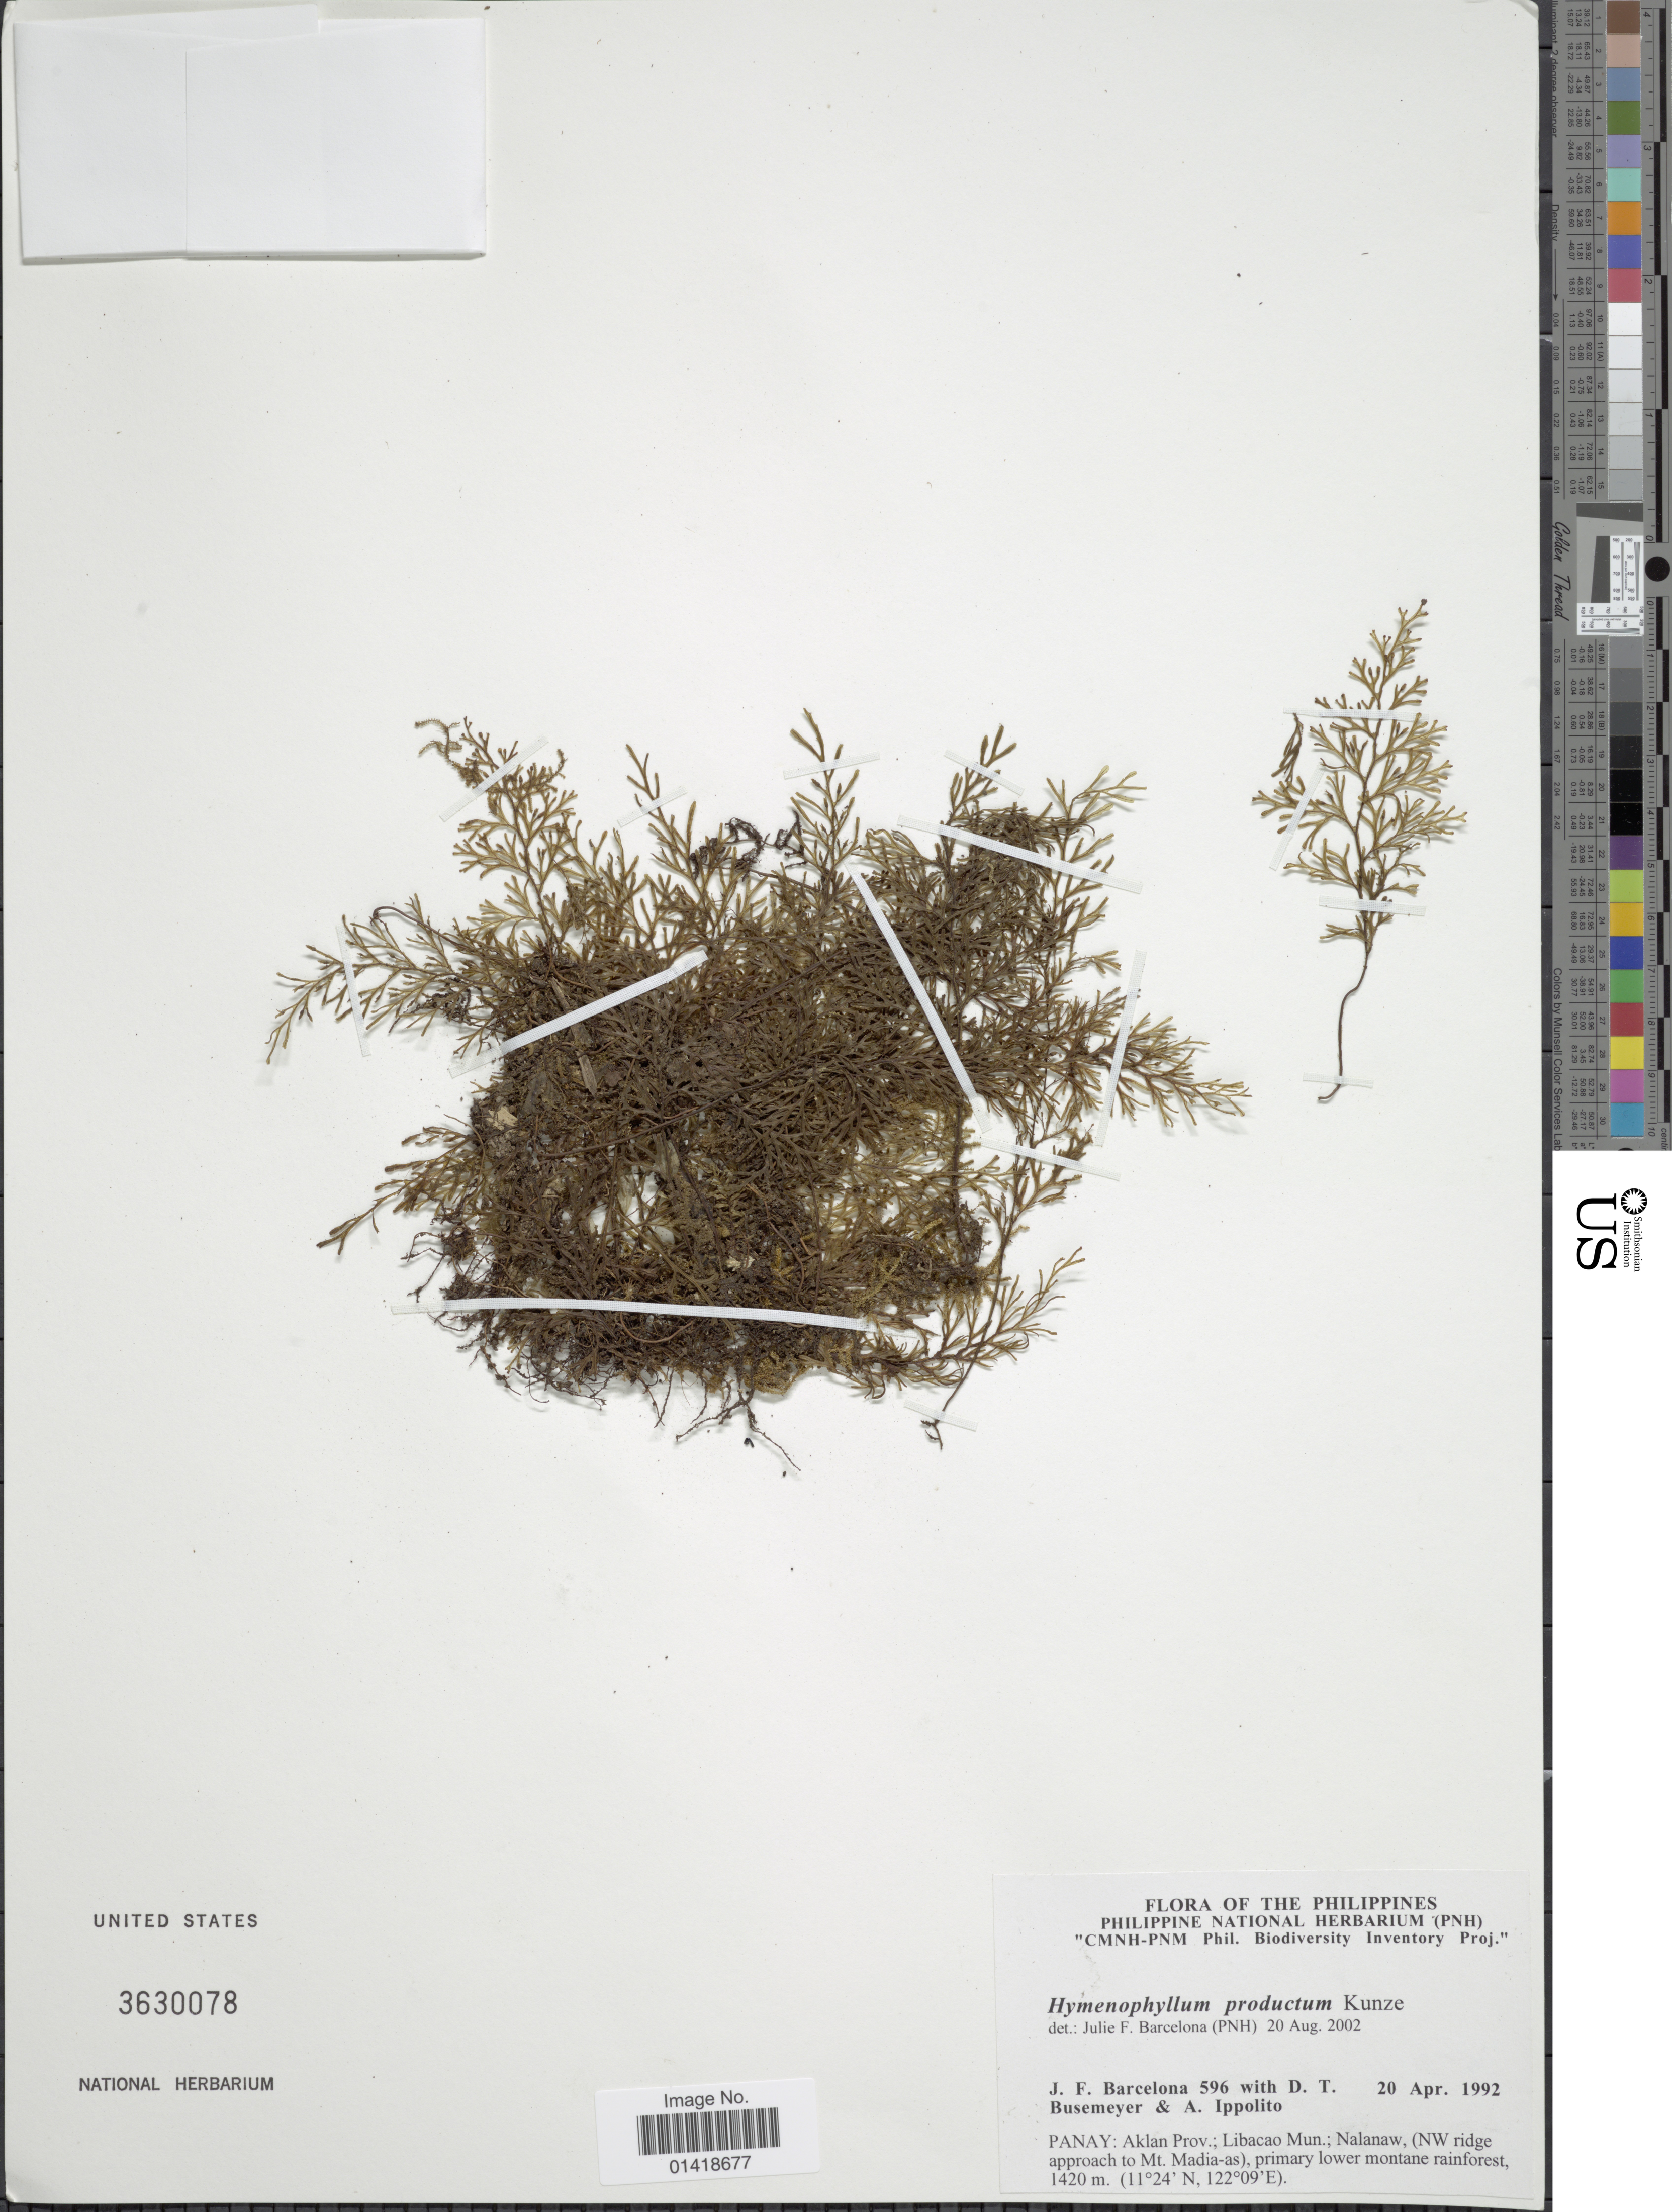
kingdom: Plantae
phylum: Tracheophyta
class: Polypodiopsida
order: Hymenophyllales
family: Hymenophyllaceae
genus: Hymenophyllum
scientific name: Hymenophyllum productum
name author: Kunze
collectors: J. F. Barcelona, D. Busemeyer & A. Ippolito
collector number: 596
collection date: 1992-04-20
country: Philippines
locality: The Philippines. Panay: Aklan Prov.: Libacao Mun.; Nalanaw, (Nw ridge approach to Mt. Madia-as)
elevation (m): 1420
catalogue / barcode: US 3630078